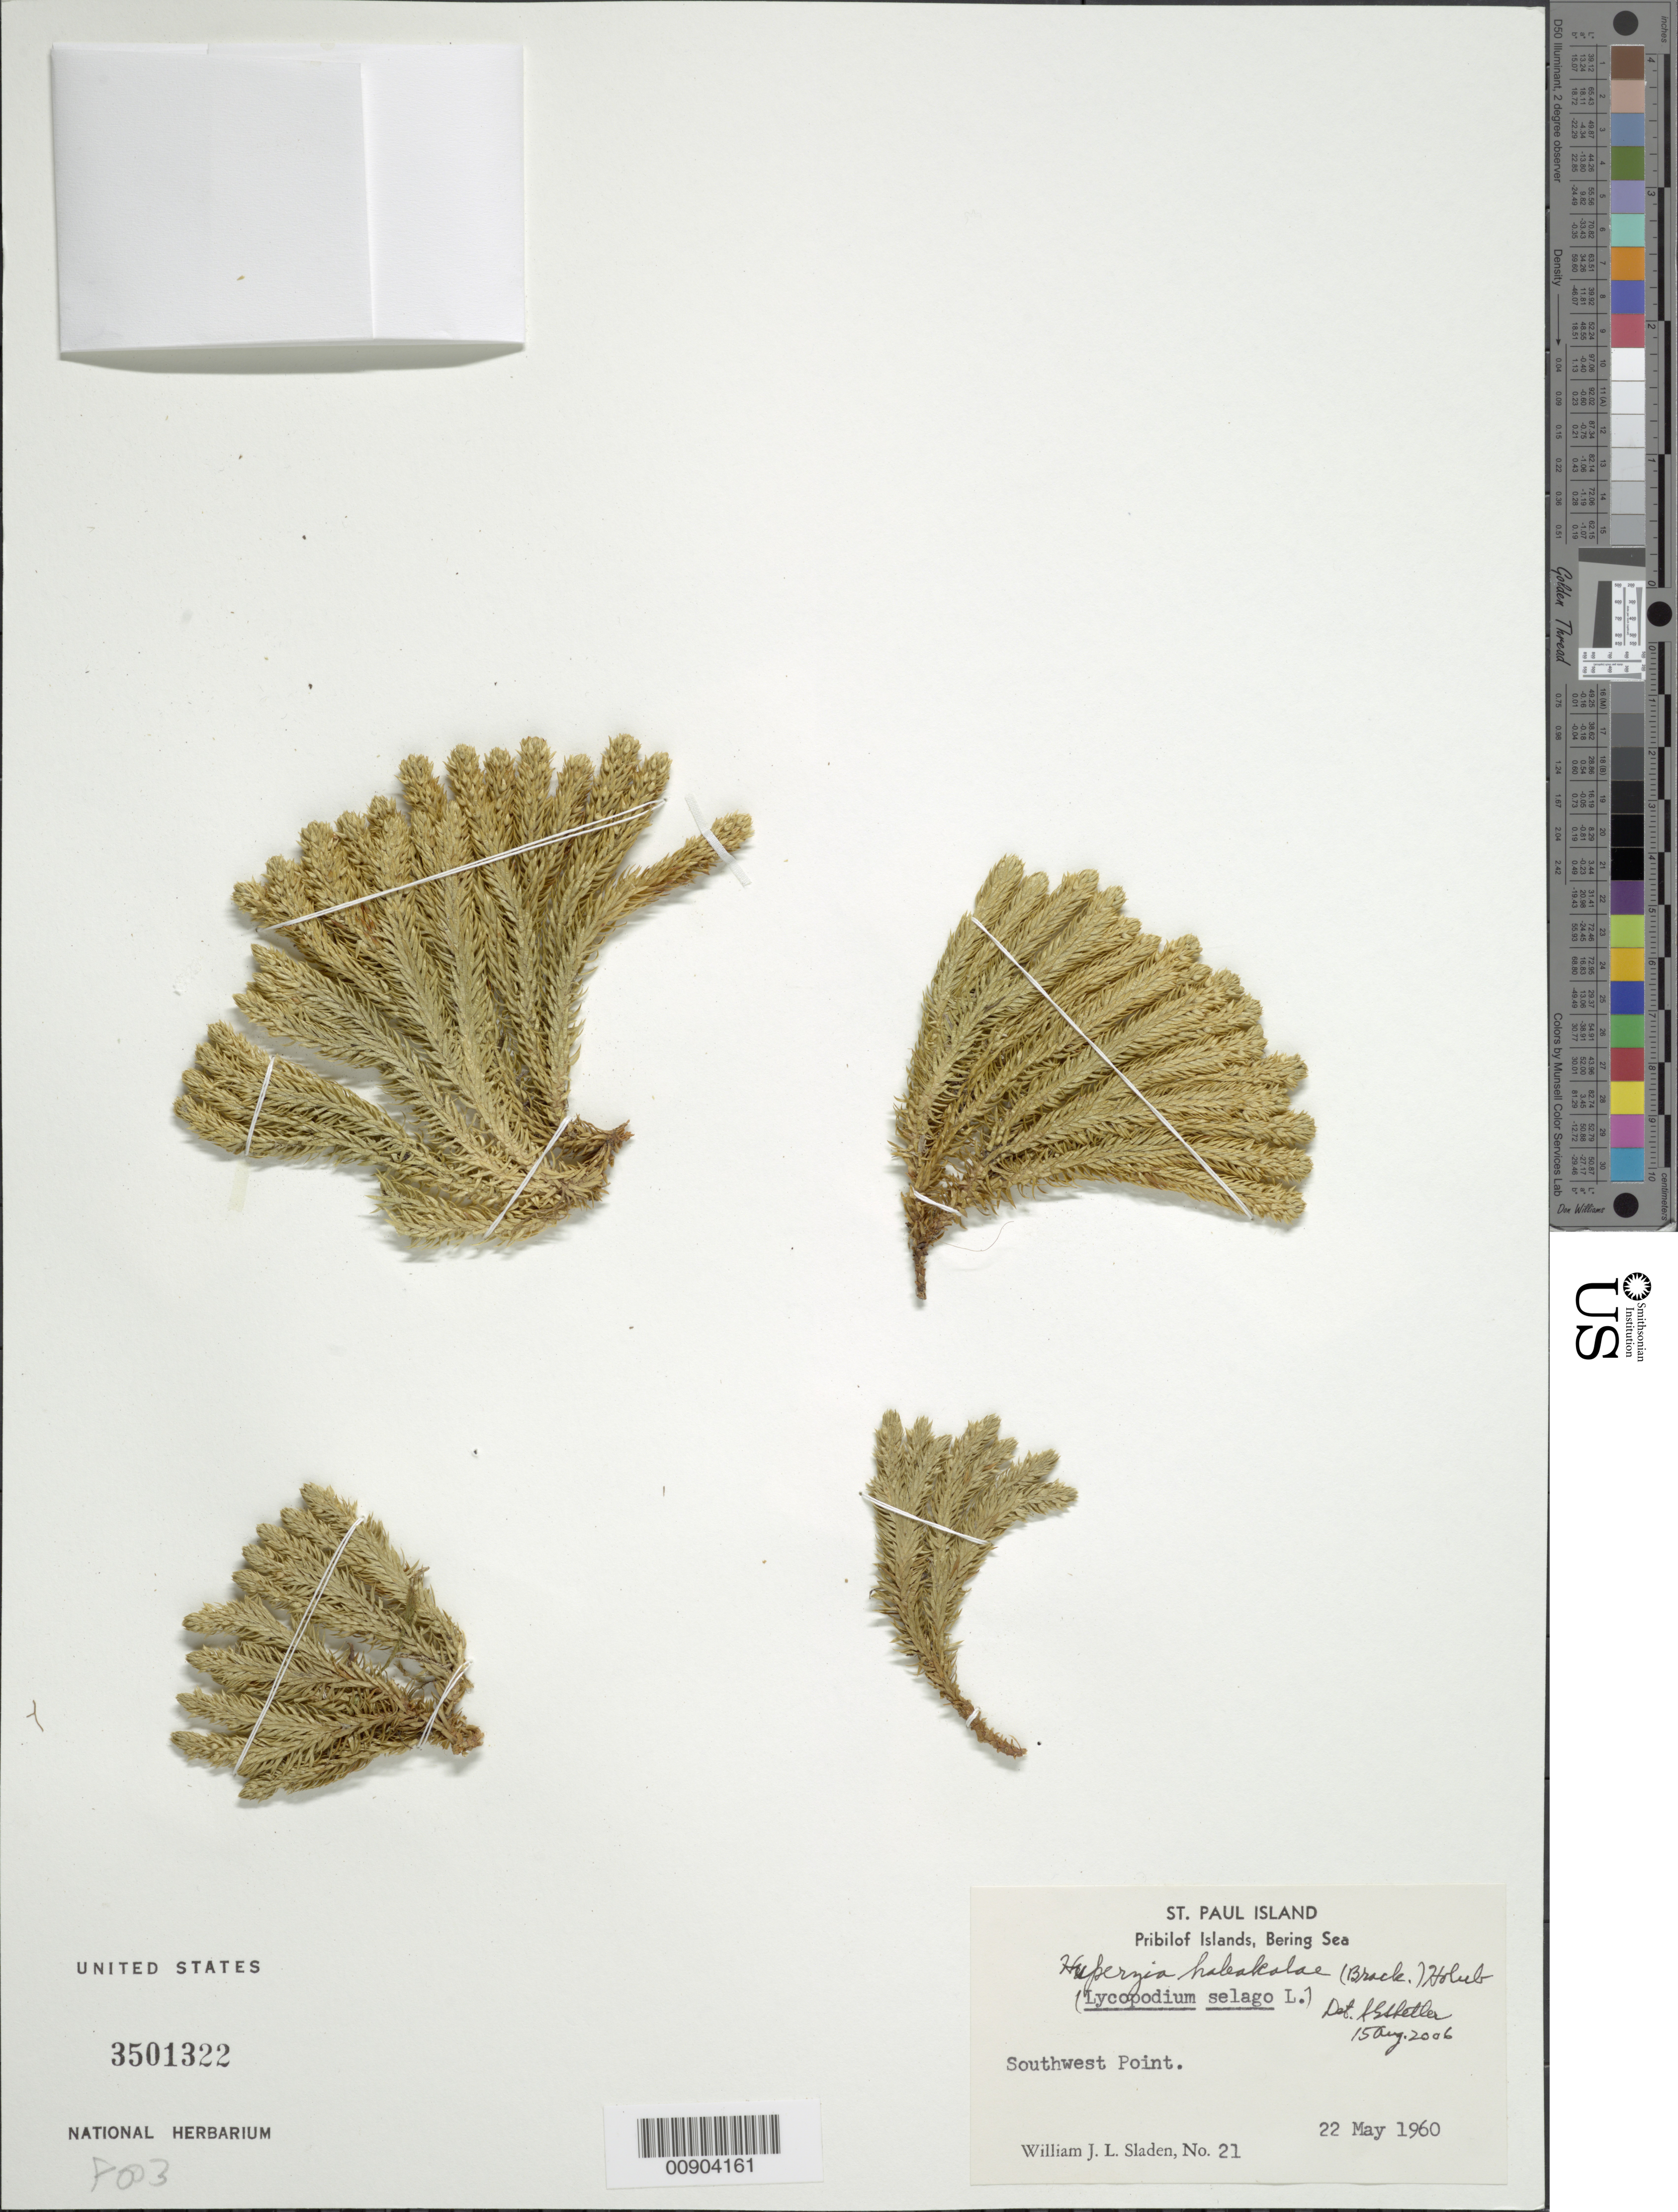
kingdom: Plantae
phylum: Tracheophyta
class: Lycopodiopsida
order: Lycopodiales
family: Lycopodiaceae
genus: Huperzia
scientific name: Huperzia haleakalae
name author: (Brack.) Holub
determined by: Shetler, Stanwyn G., (US), NMNH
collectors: W. Sladen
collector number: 21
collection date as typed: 22 May 1960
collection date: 1960-05-22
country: United States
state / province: Alaska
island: St. Paul Island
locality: Southwest Point., Bering Sea, Pribilof Islands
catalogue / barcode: US 3501322